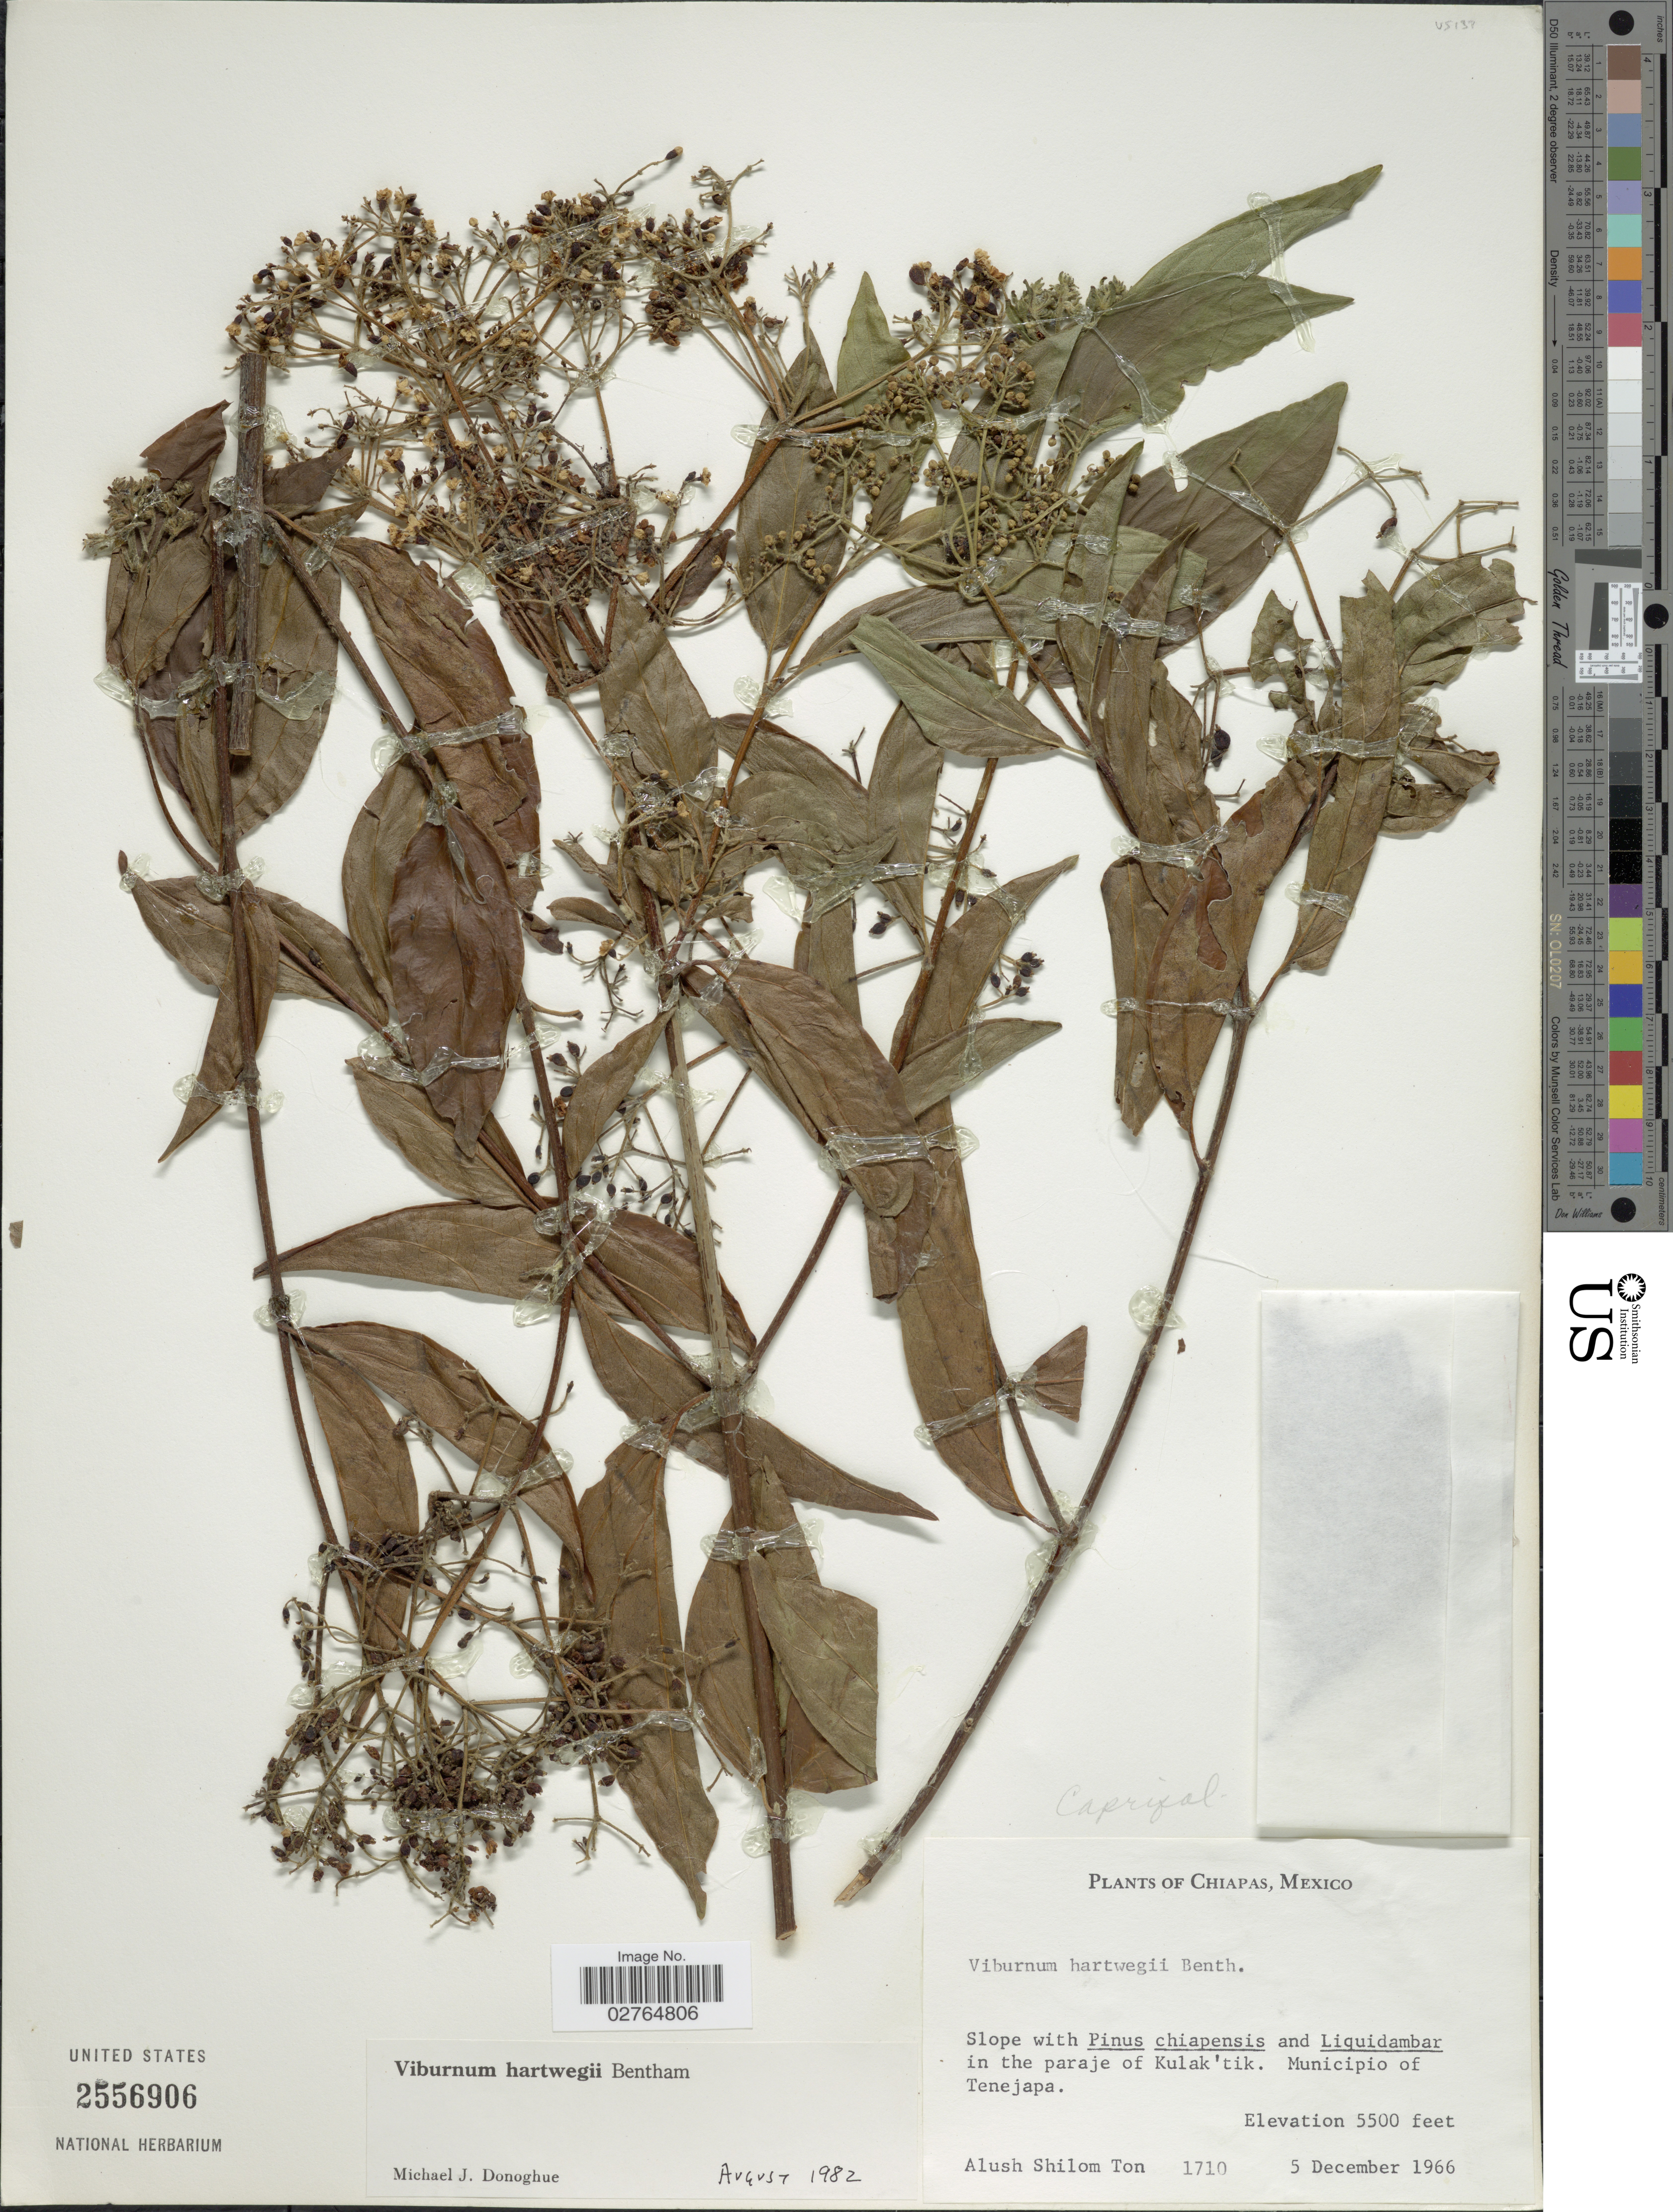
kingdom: Plantae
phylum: Tracheophyta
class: Magnoliopsida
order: Dipsacales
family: Viburnaceae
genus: Viburnum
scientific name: Viburnum hartwegii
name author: Benth.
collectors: A. S. Ton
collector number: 1710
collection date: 1966-12-05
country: Mexico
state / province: Chiapas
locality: In the paraje of Kulak'tik. Municipio of Tenejapa.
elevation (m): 1676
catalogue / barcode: US 2556906